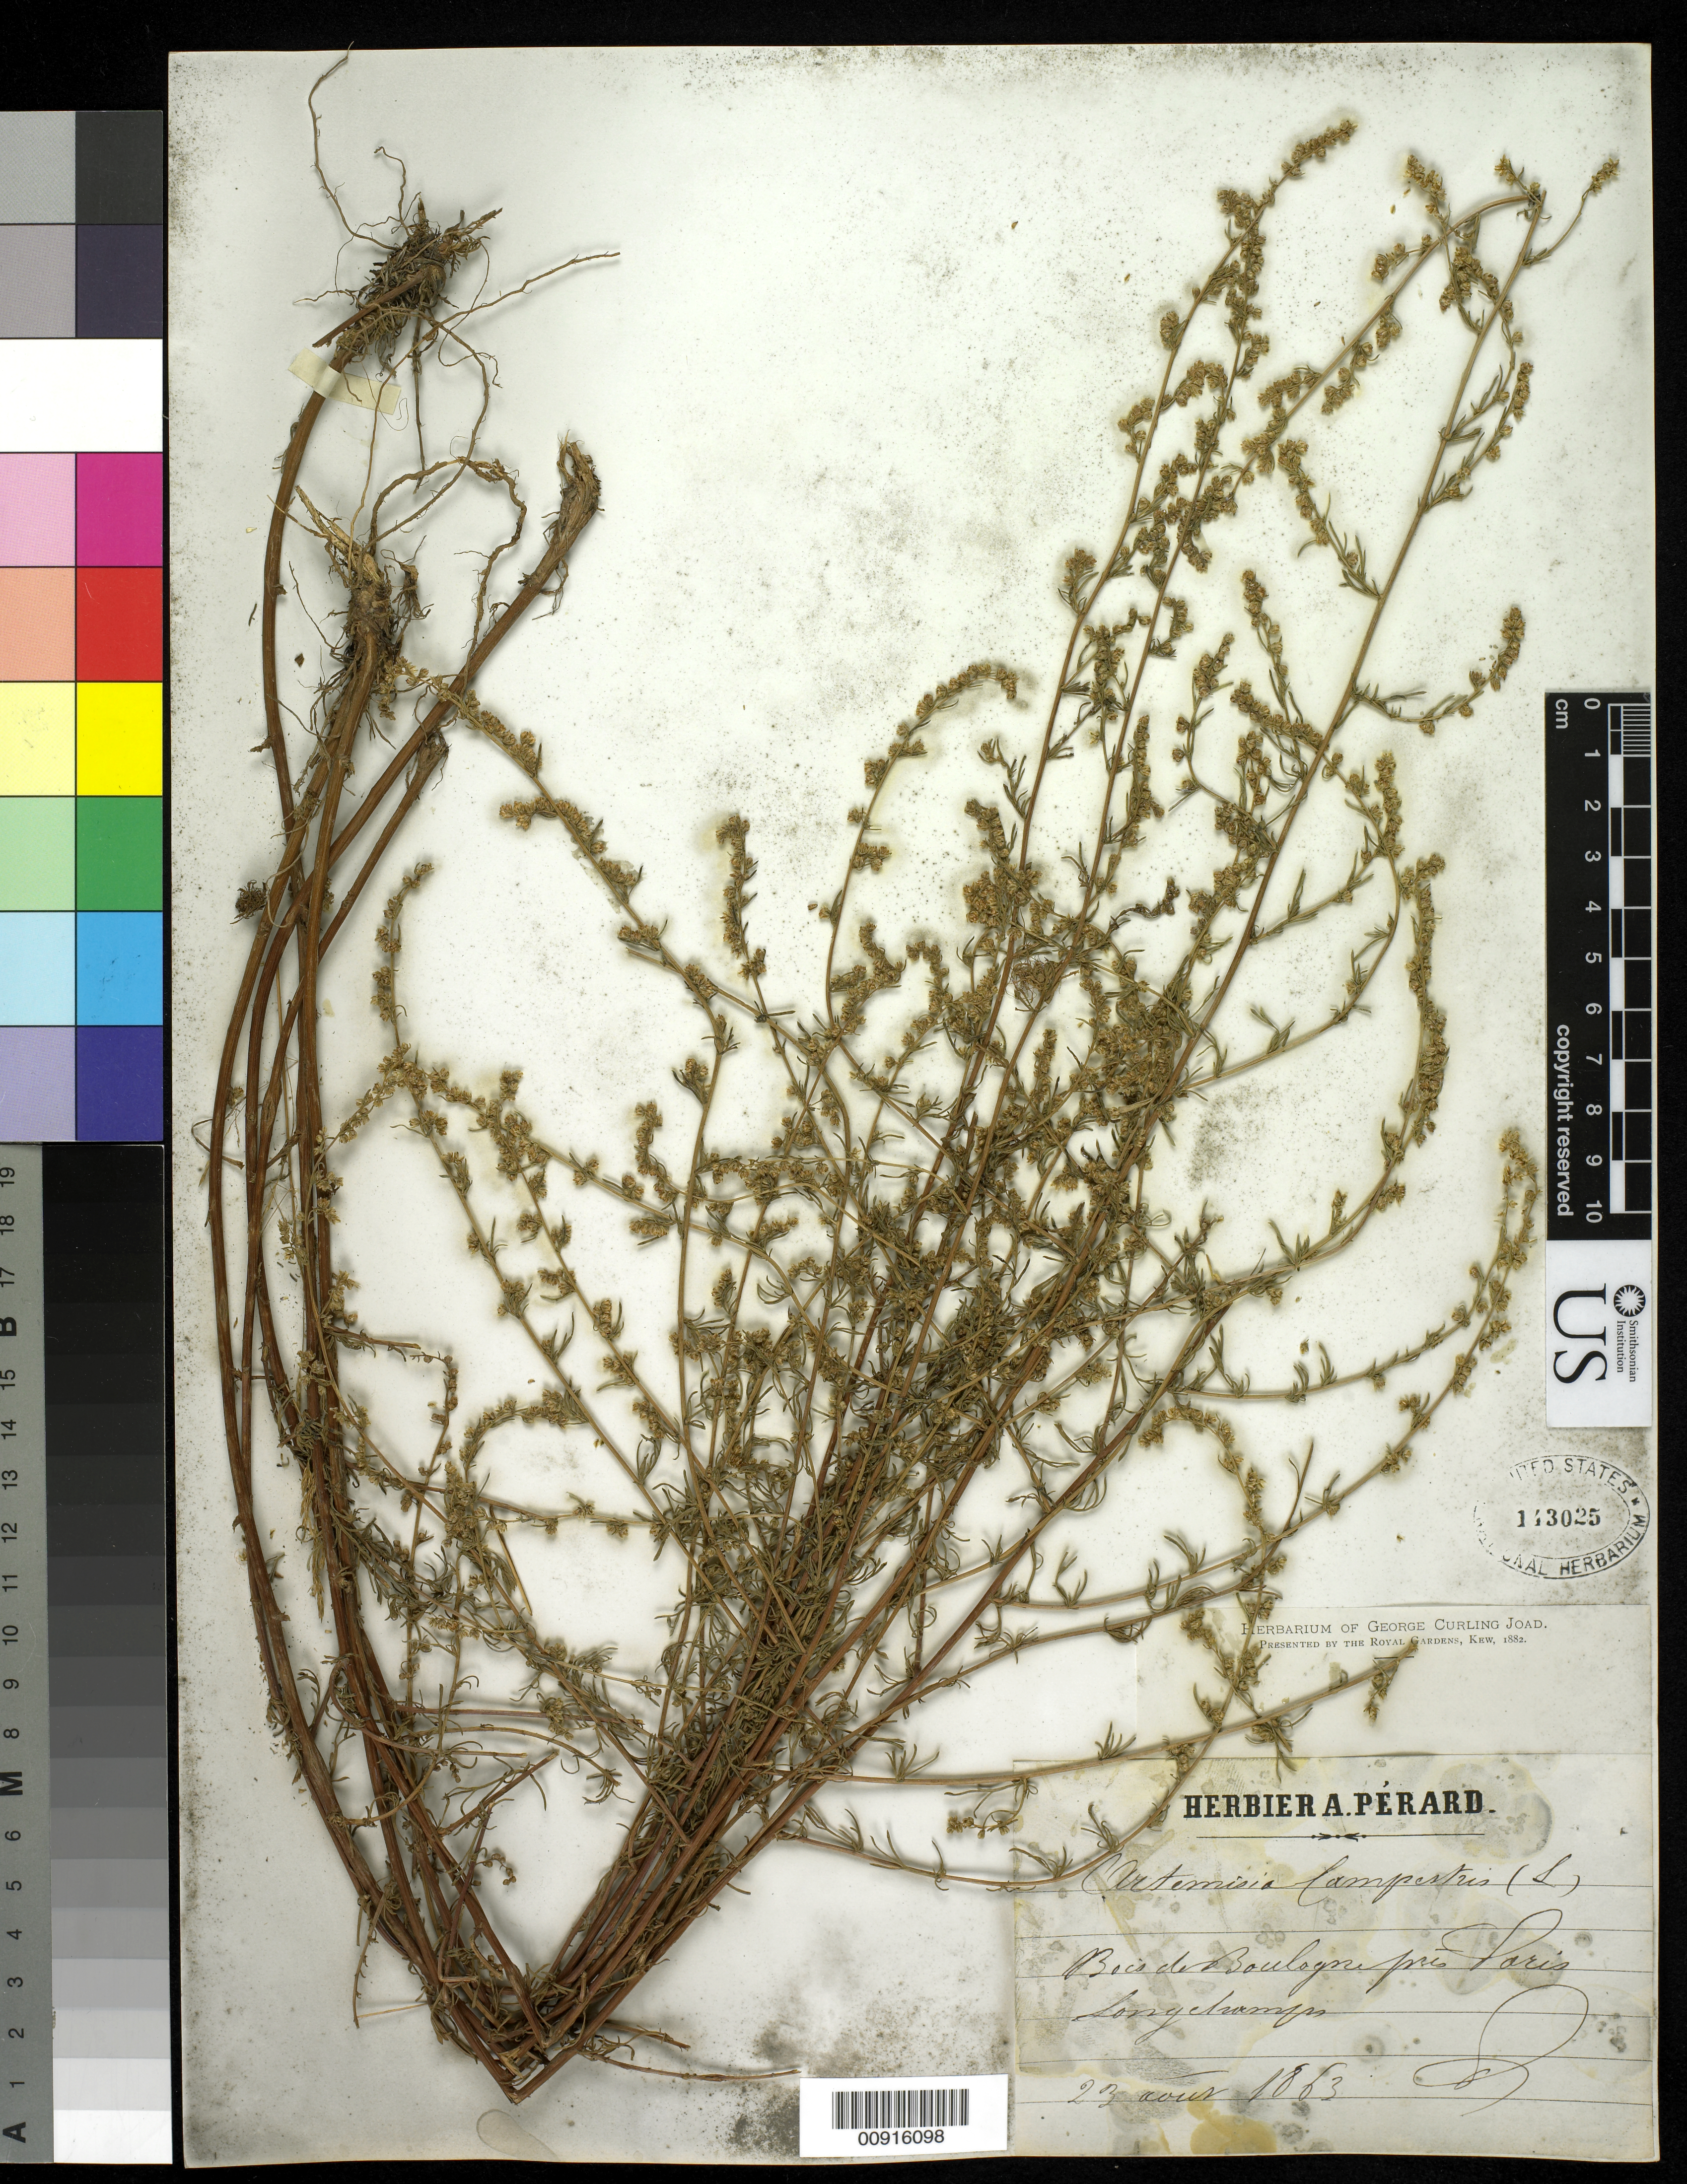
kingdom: Plantae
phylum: Tracheophyta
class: Magnoliopsida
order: Asterales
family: Asteraceae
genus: Artemisia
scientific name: Artemisia campestris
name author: L.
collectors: A. Perard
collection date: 1863-10-23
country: France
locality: Boca de Boulogne pres Paris, Longchamps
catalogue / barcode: US 143025